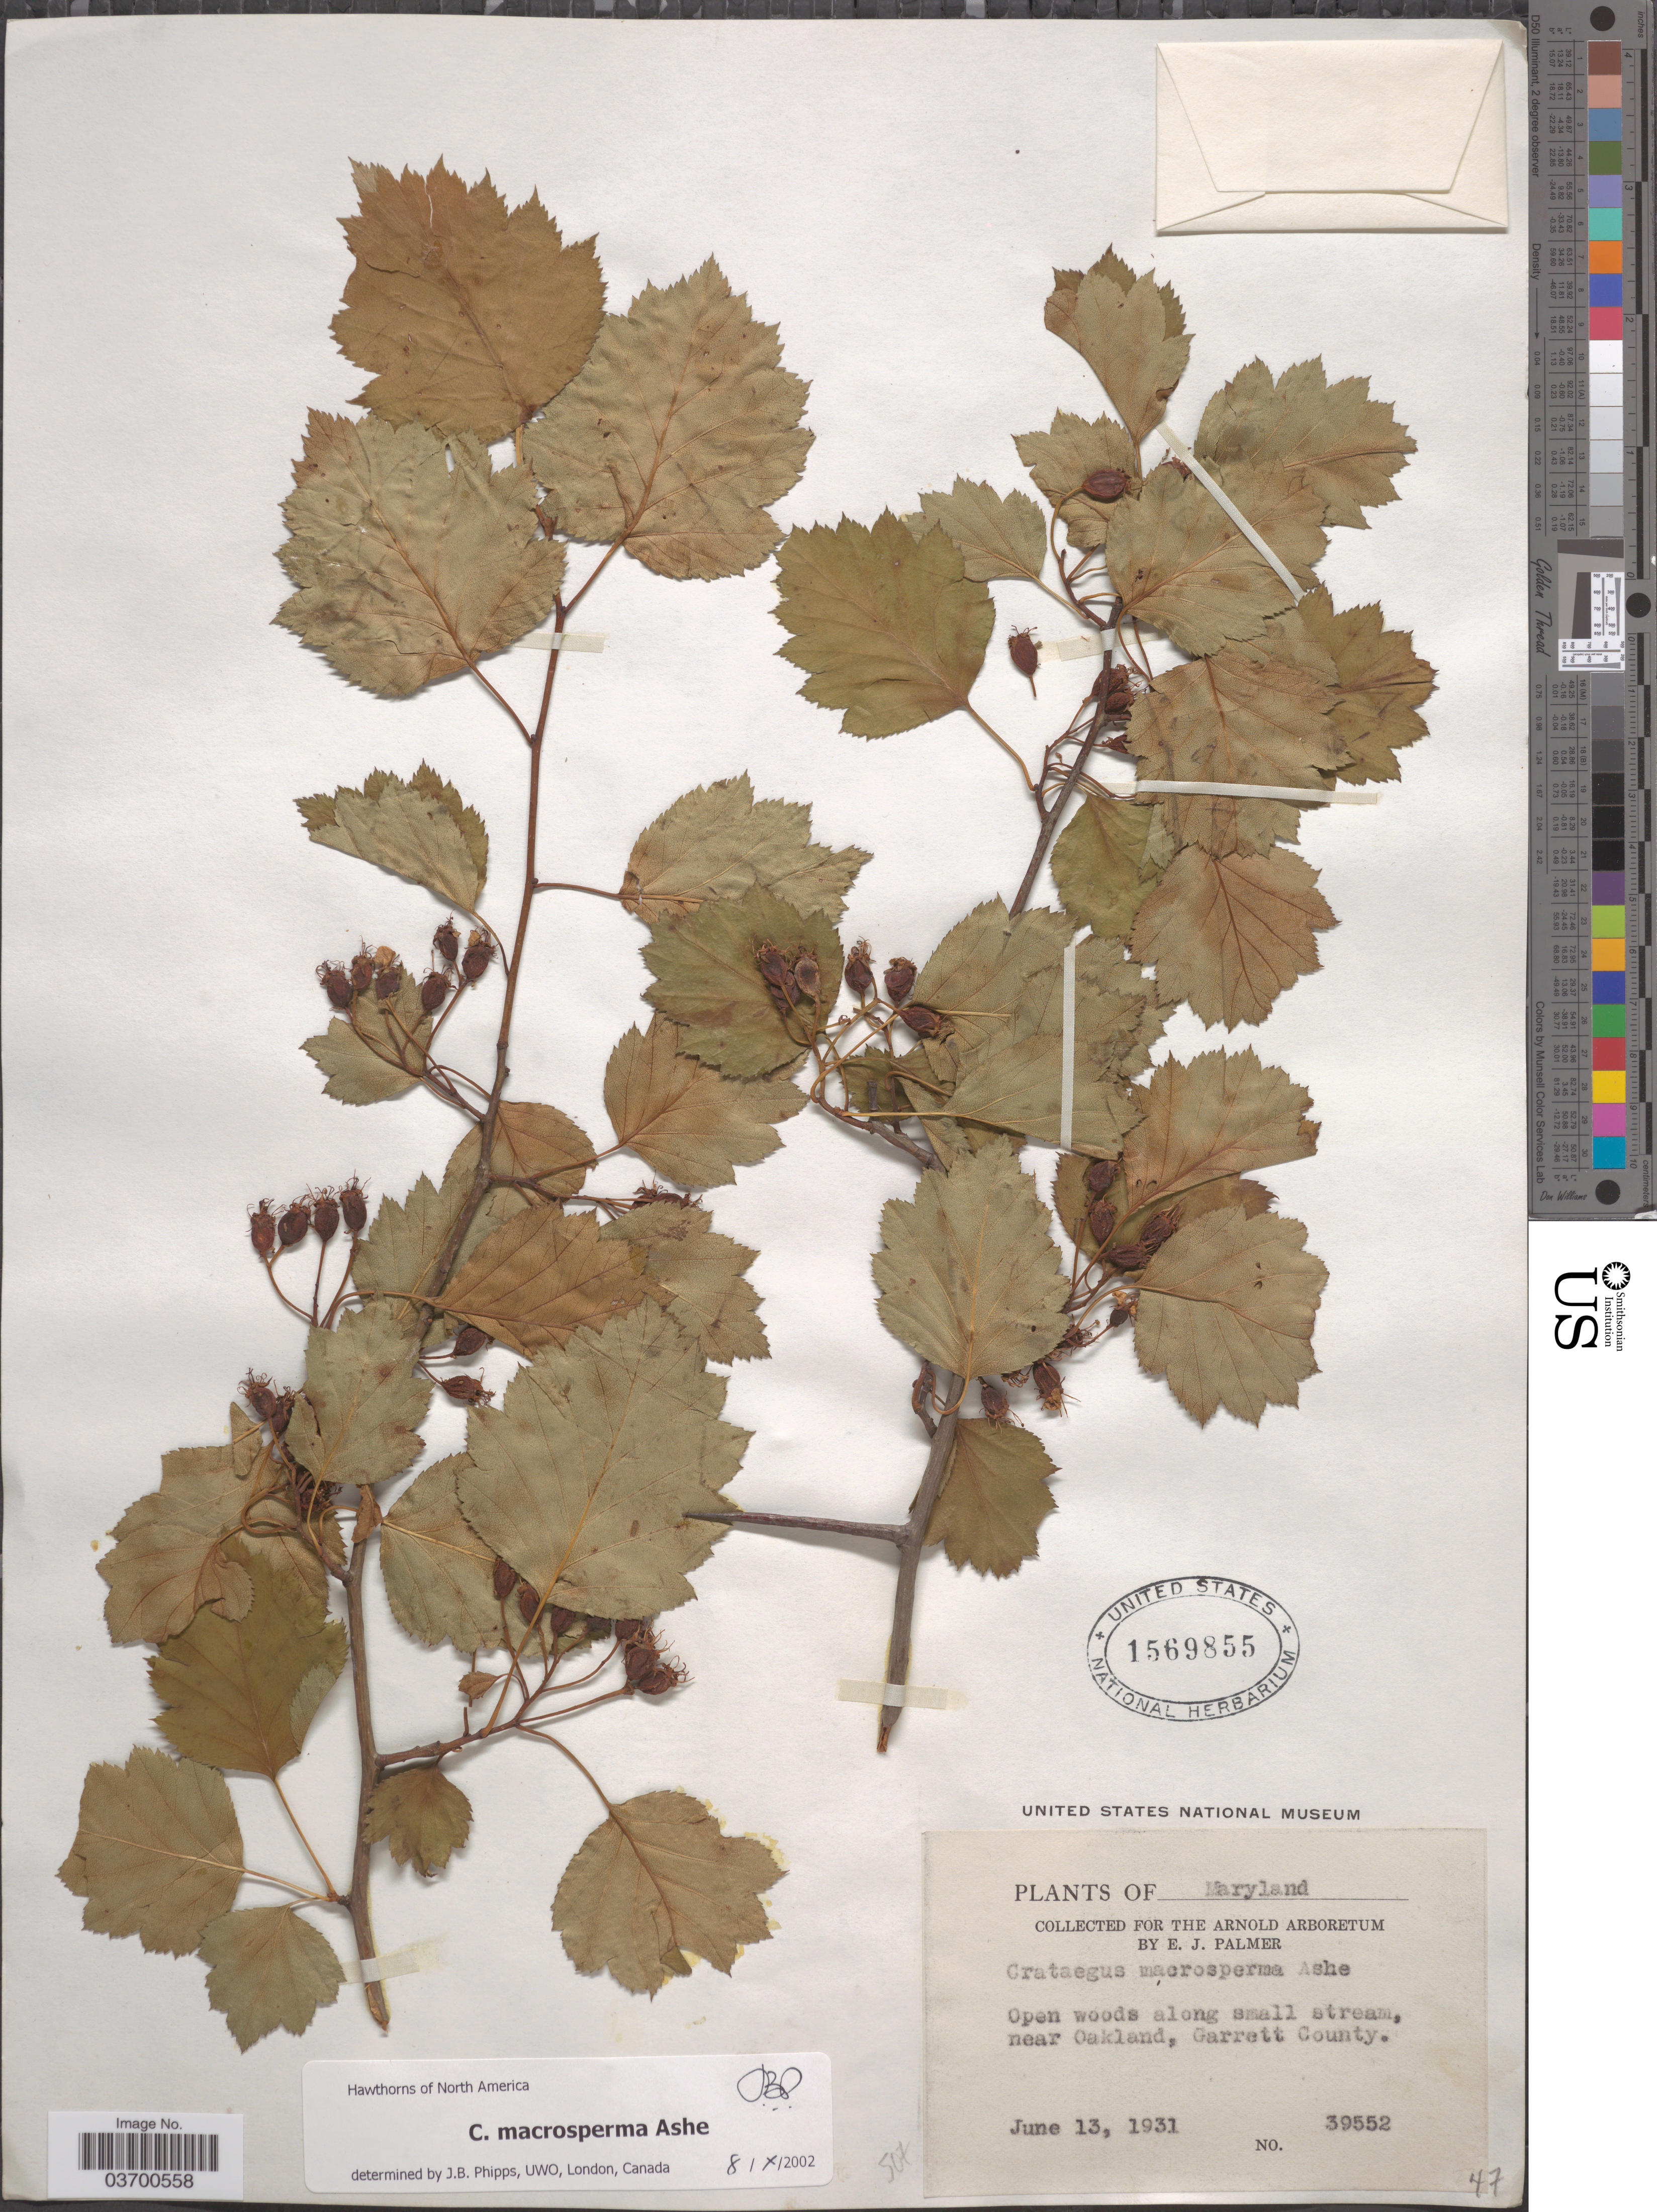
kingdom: Plantae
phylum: Tracheophyta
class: Magnoliopsida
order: Rosales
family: Rosaceae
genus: Crataegus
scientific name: Crataegus macrosperma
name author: Ashe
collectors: E. J. Palmer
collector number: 39552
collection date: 1931-06-13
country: United States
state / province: Maryland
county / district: Garrett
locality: Open woods along small stream, near Oakland, Garrett County.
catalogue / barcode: US 1569855